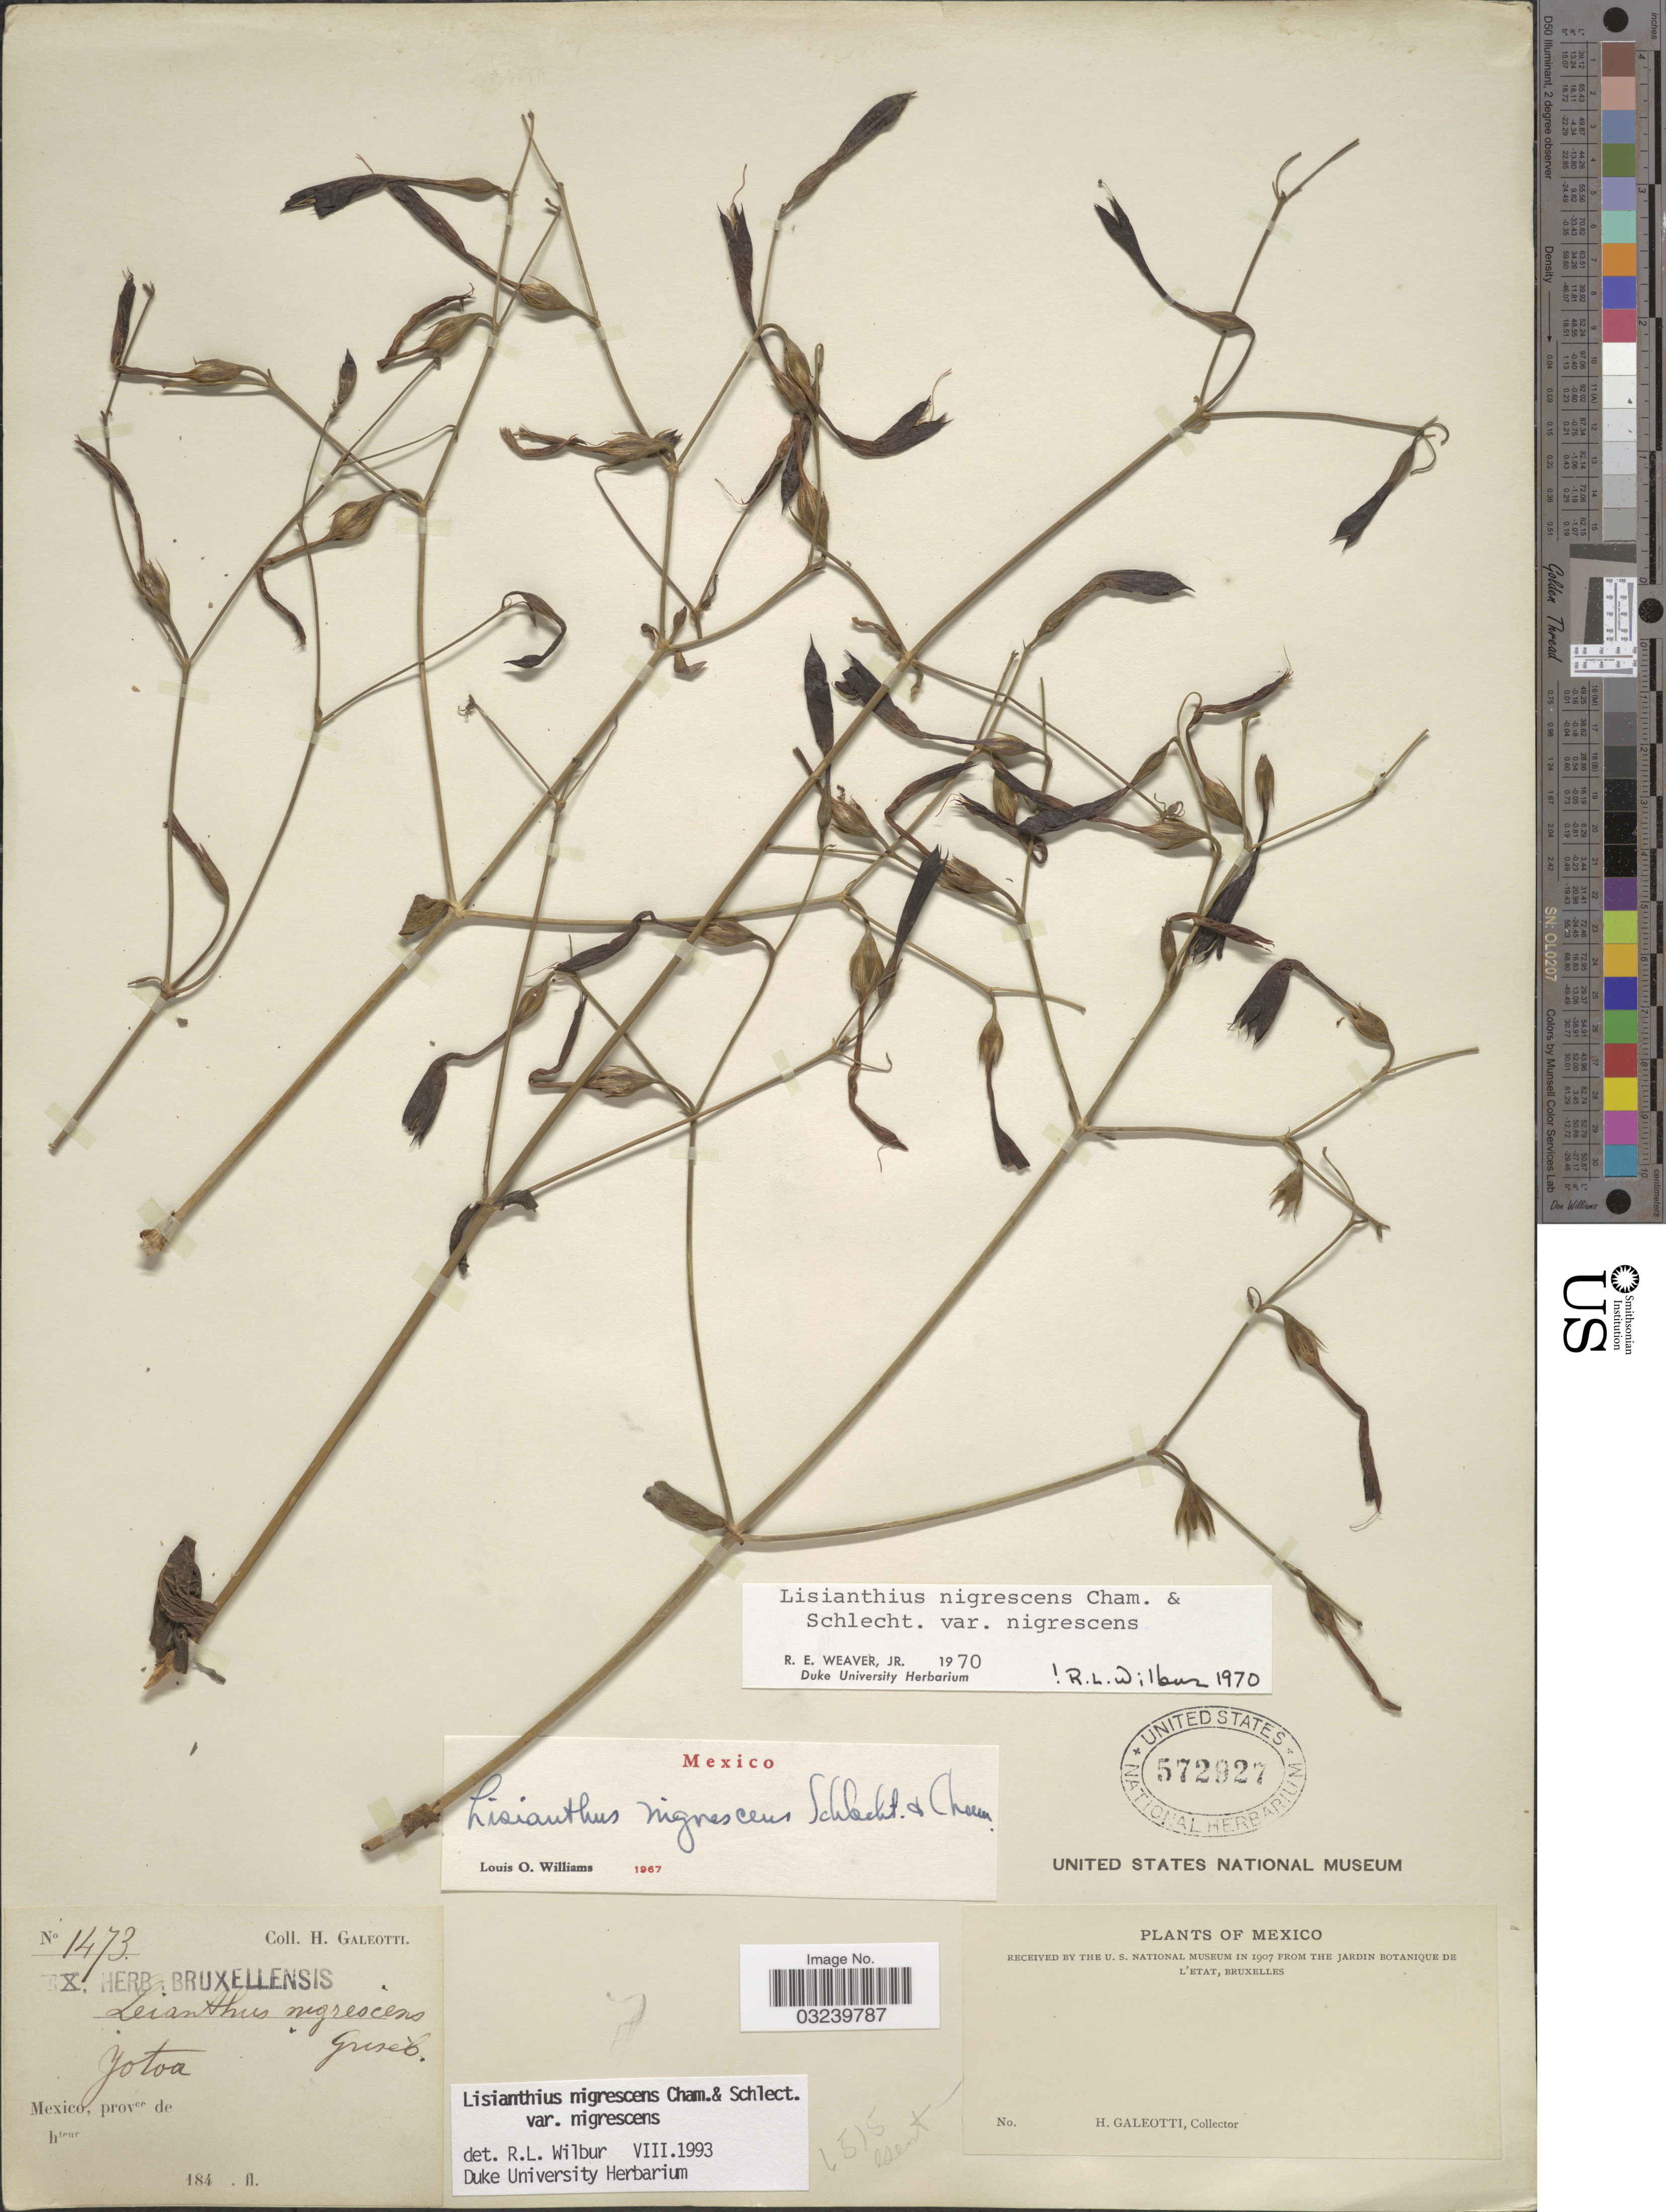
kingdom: Plantae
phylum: Tracheophyta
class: Magnoliopsida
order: Gentianales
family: Gentianaceae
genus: Lisianthius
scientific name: Lisianthius nigrescens var. nigrescens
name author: Schltdl. & Cham.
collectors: H. G. Galeotti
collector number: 1473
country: Mexico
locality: Yotoa.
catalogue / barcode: US 572927